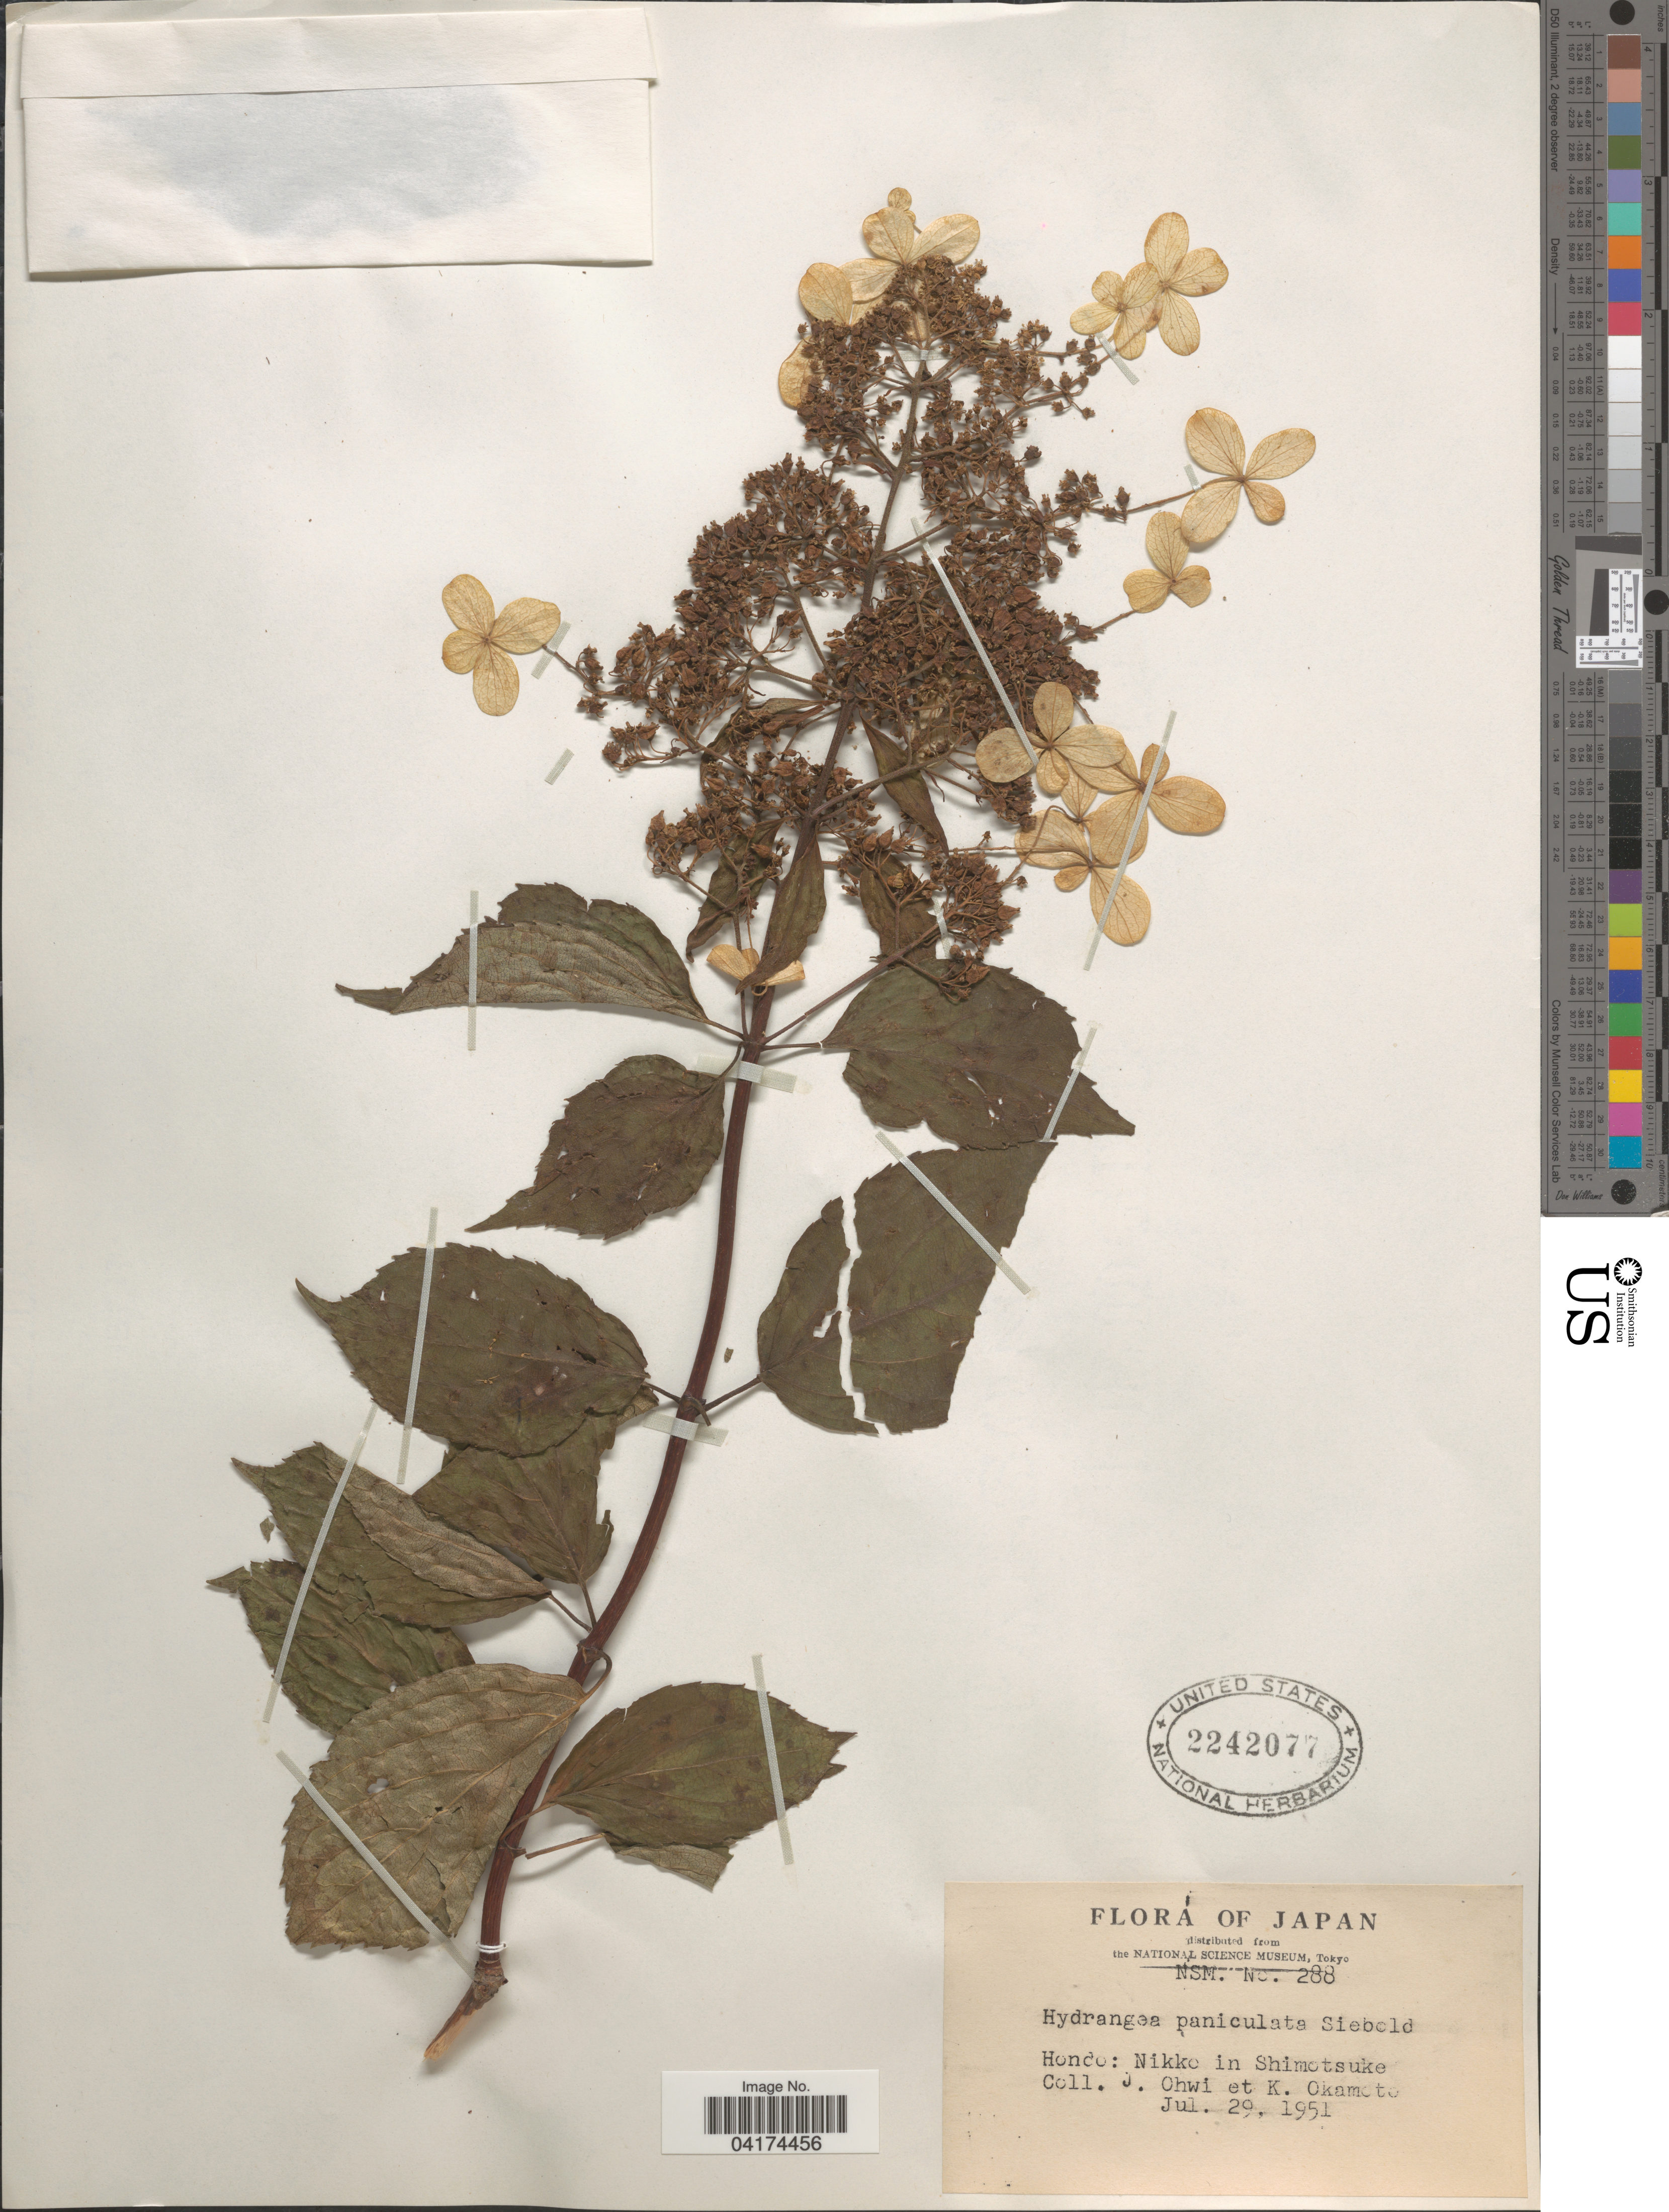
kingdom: Plantae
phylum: Tracheophyta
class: Magnoliopsida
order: Cornales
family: Hydrangeaceae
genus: Hydrangea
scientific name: Hydrangea paniculata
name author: Siebold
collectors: J. Ohwi & K. Okamoto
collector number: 288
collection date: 1951-07-29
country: Japan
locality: Hondo: Nikko in Shimotsuke.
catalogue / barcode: US 2242077